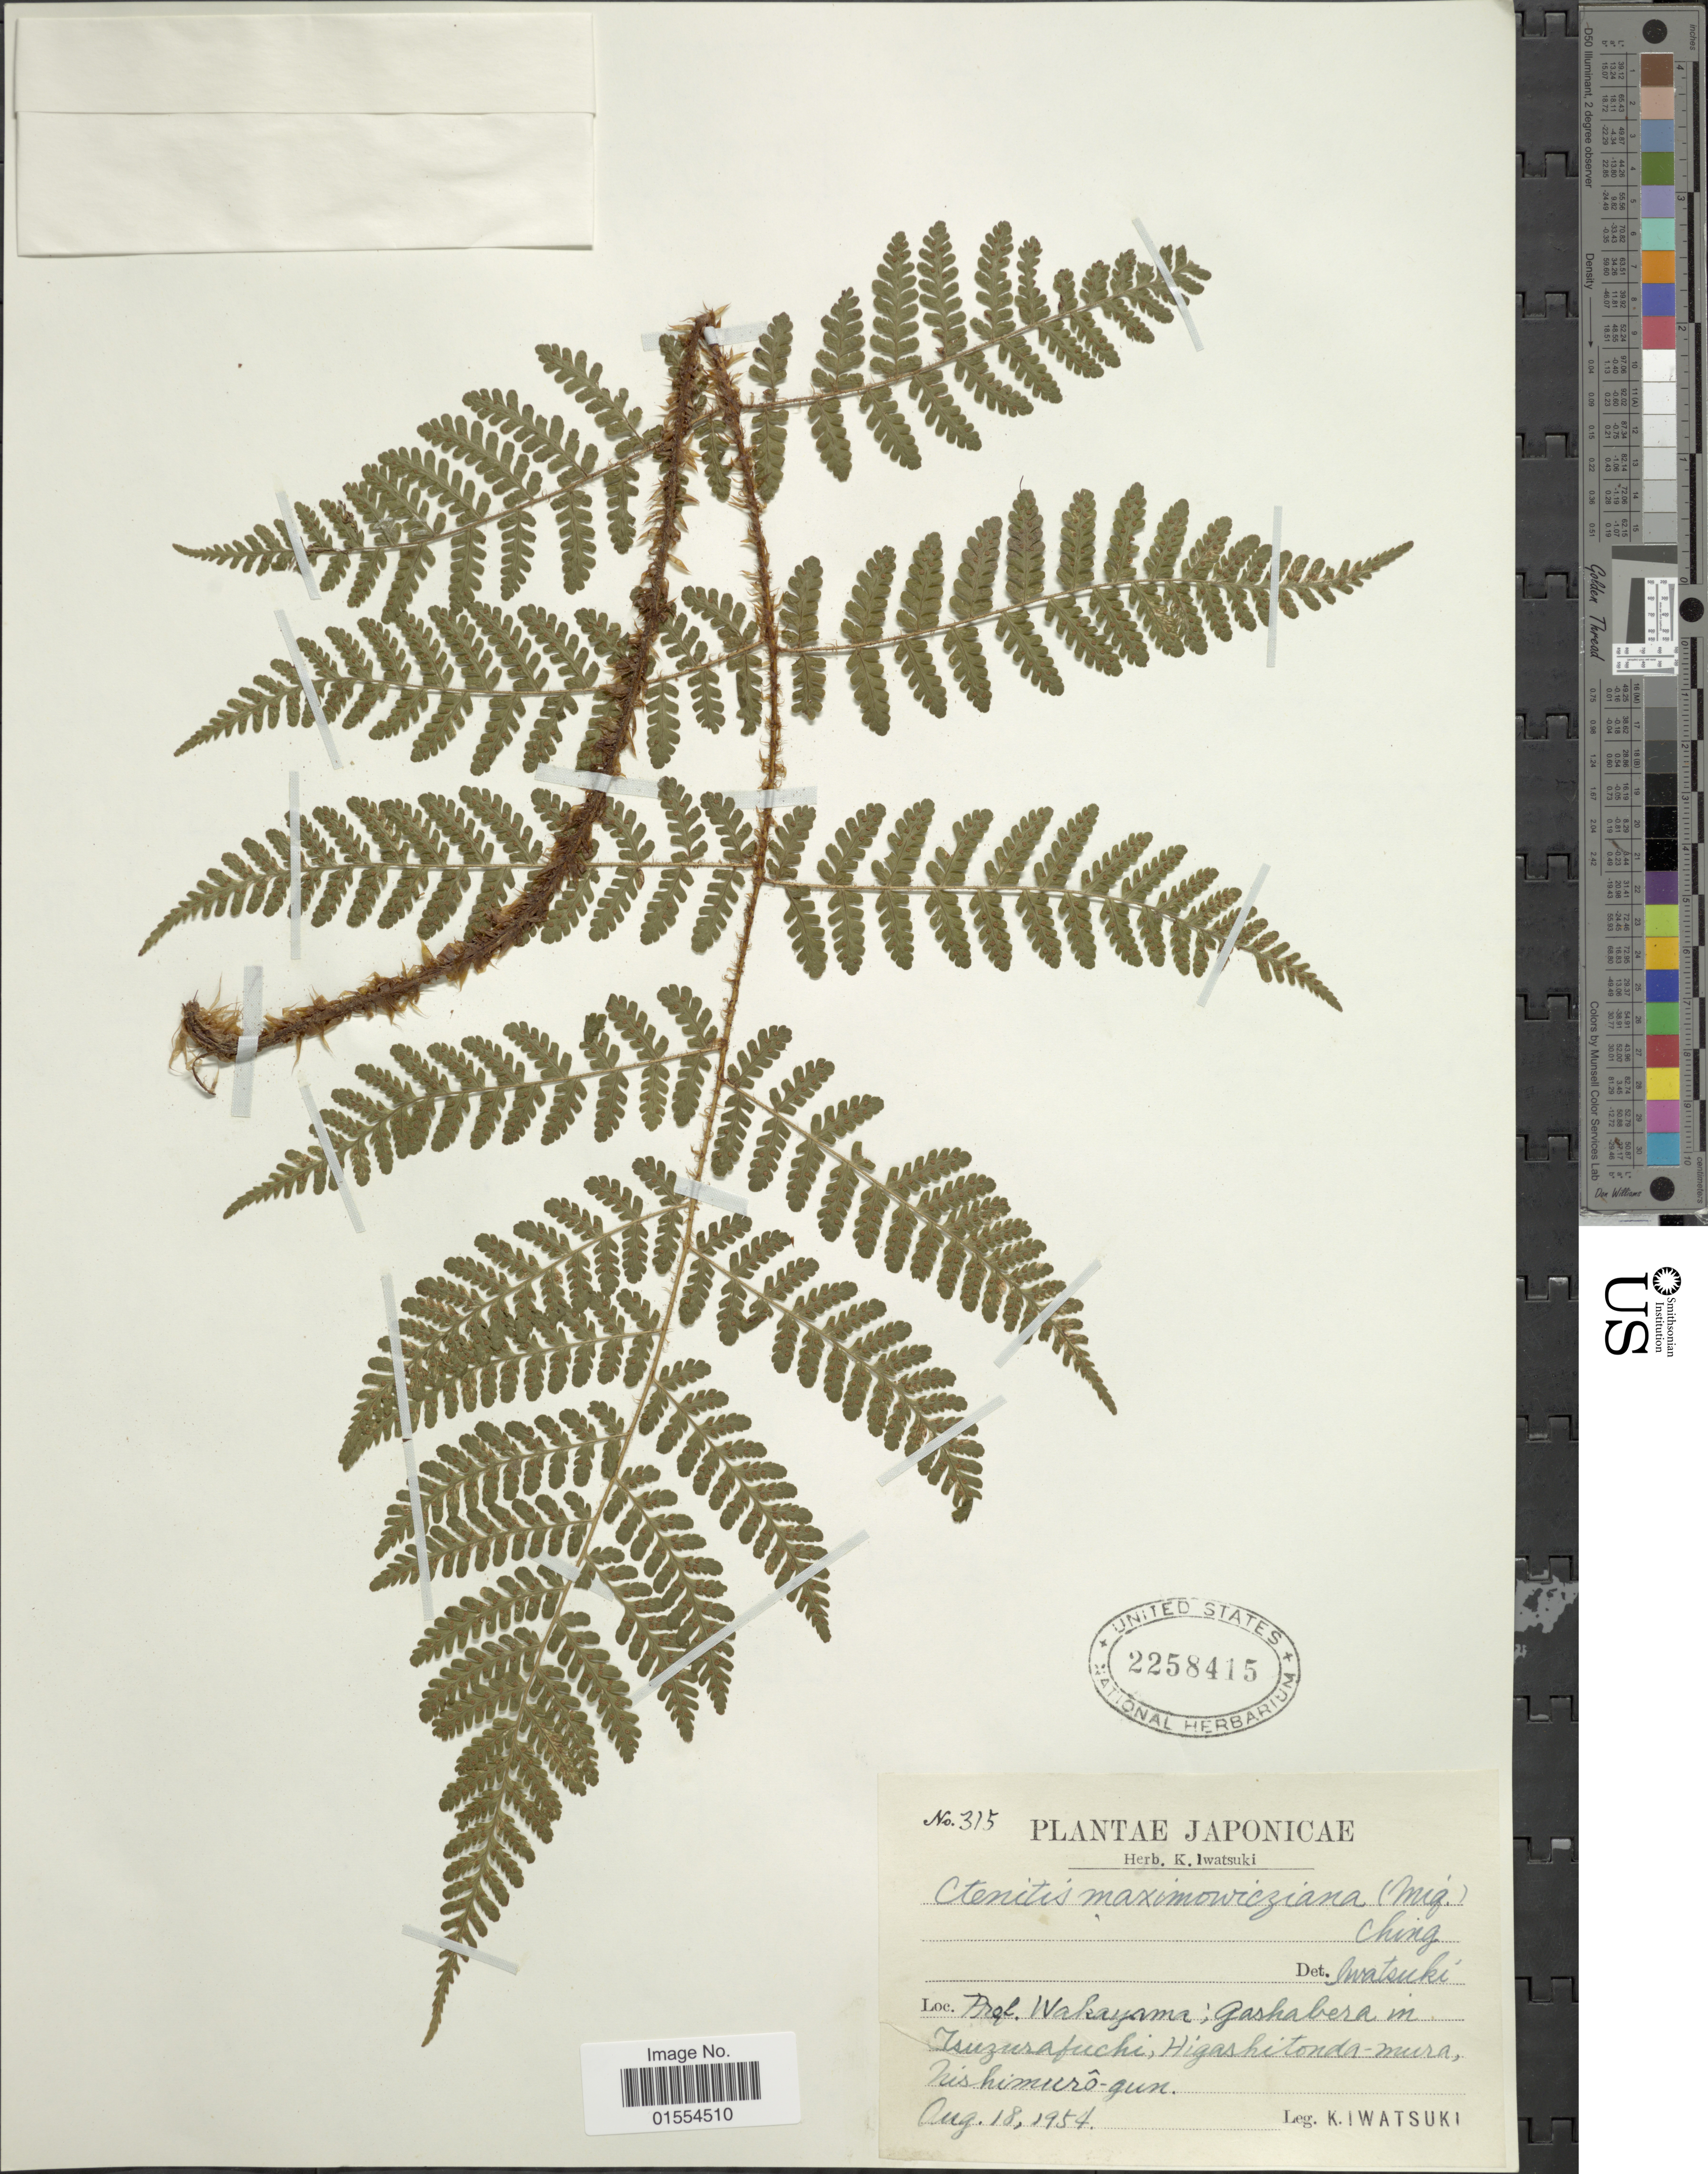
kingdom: Plantae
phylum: Tracheophyta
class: Polypodiopsida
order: Polypodiales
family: Dryopteridaceae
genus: Dryopteris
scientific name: Dryopteris maximowicziana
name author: (Miq.) C. Chr.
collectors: K. Iwatsuki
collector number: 315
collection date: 1954-08-18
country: Japan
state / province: Wakayama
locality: Pref. Wakayama; Gashabera in Tsuzurafuchi; Higashitonda-mura, Nishimuro-gun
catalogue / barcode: US 2258415